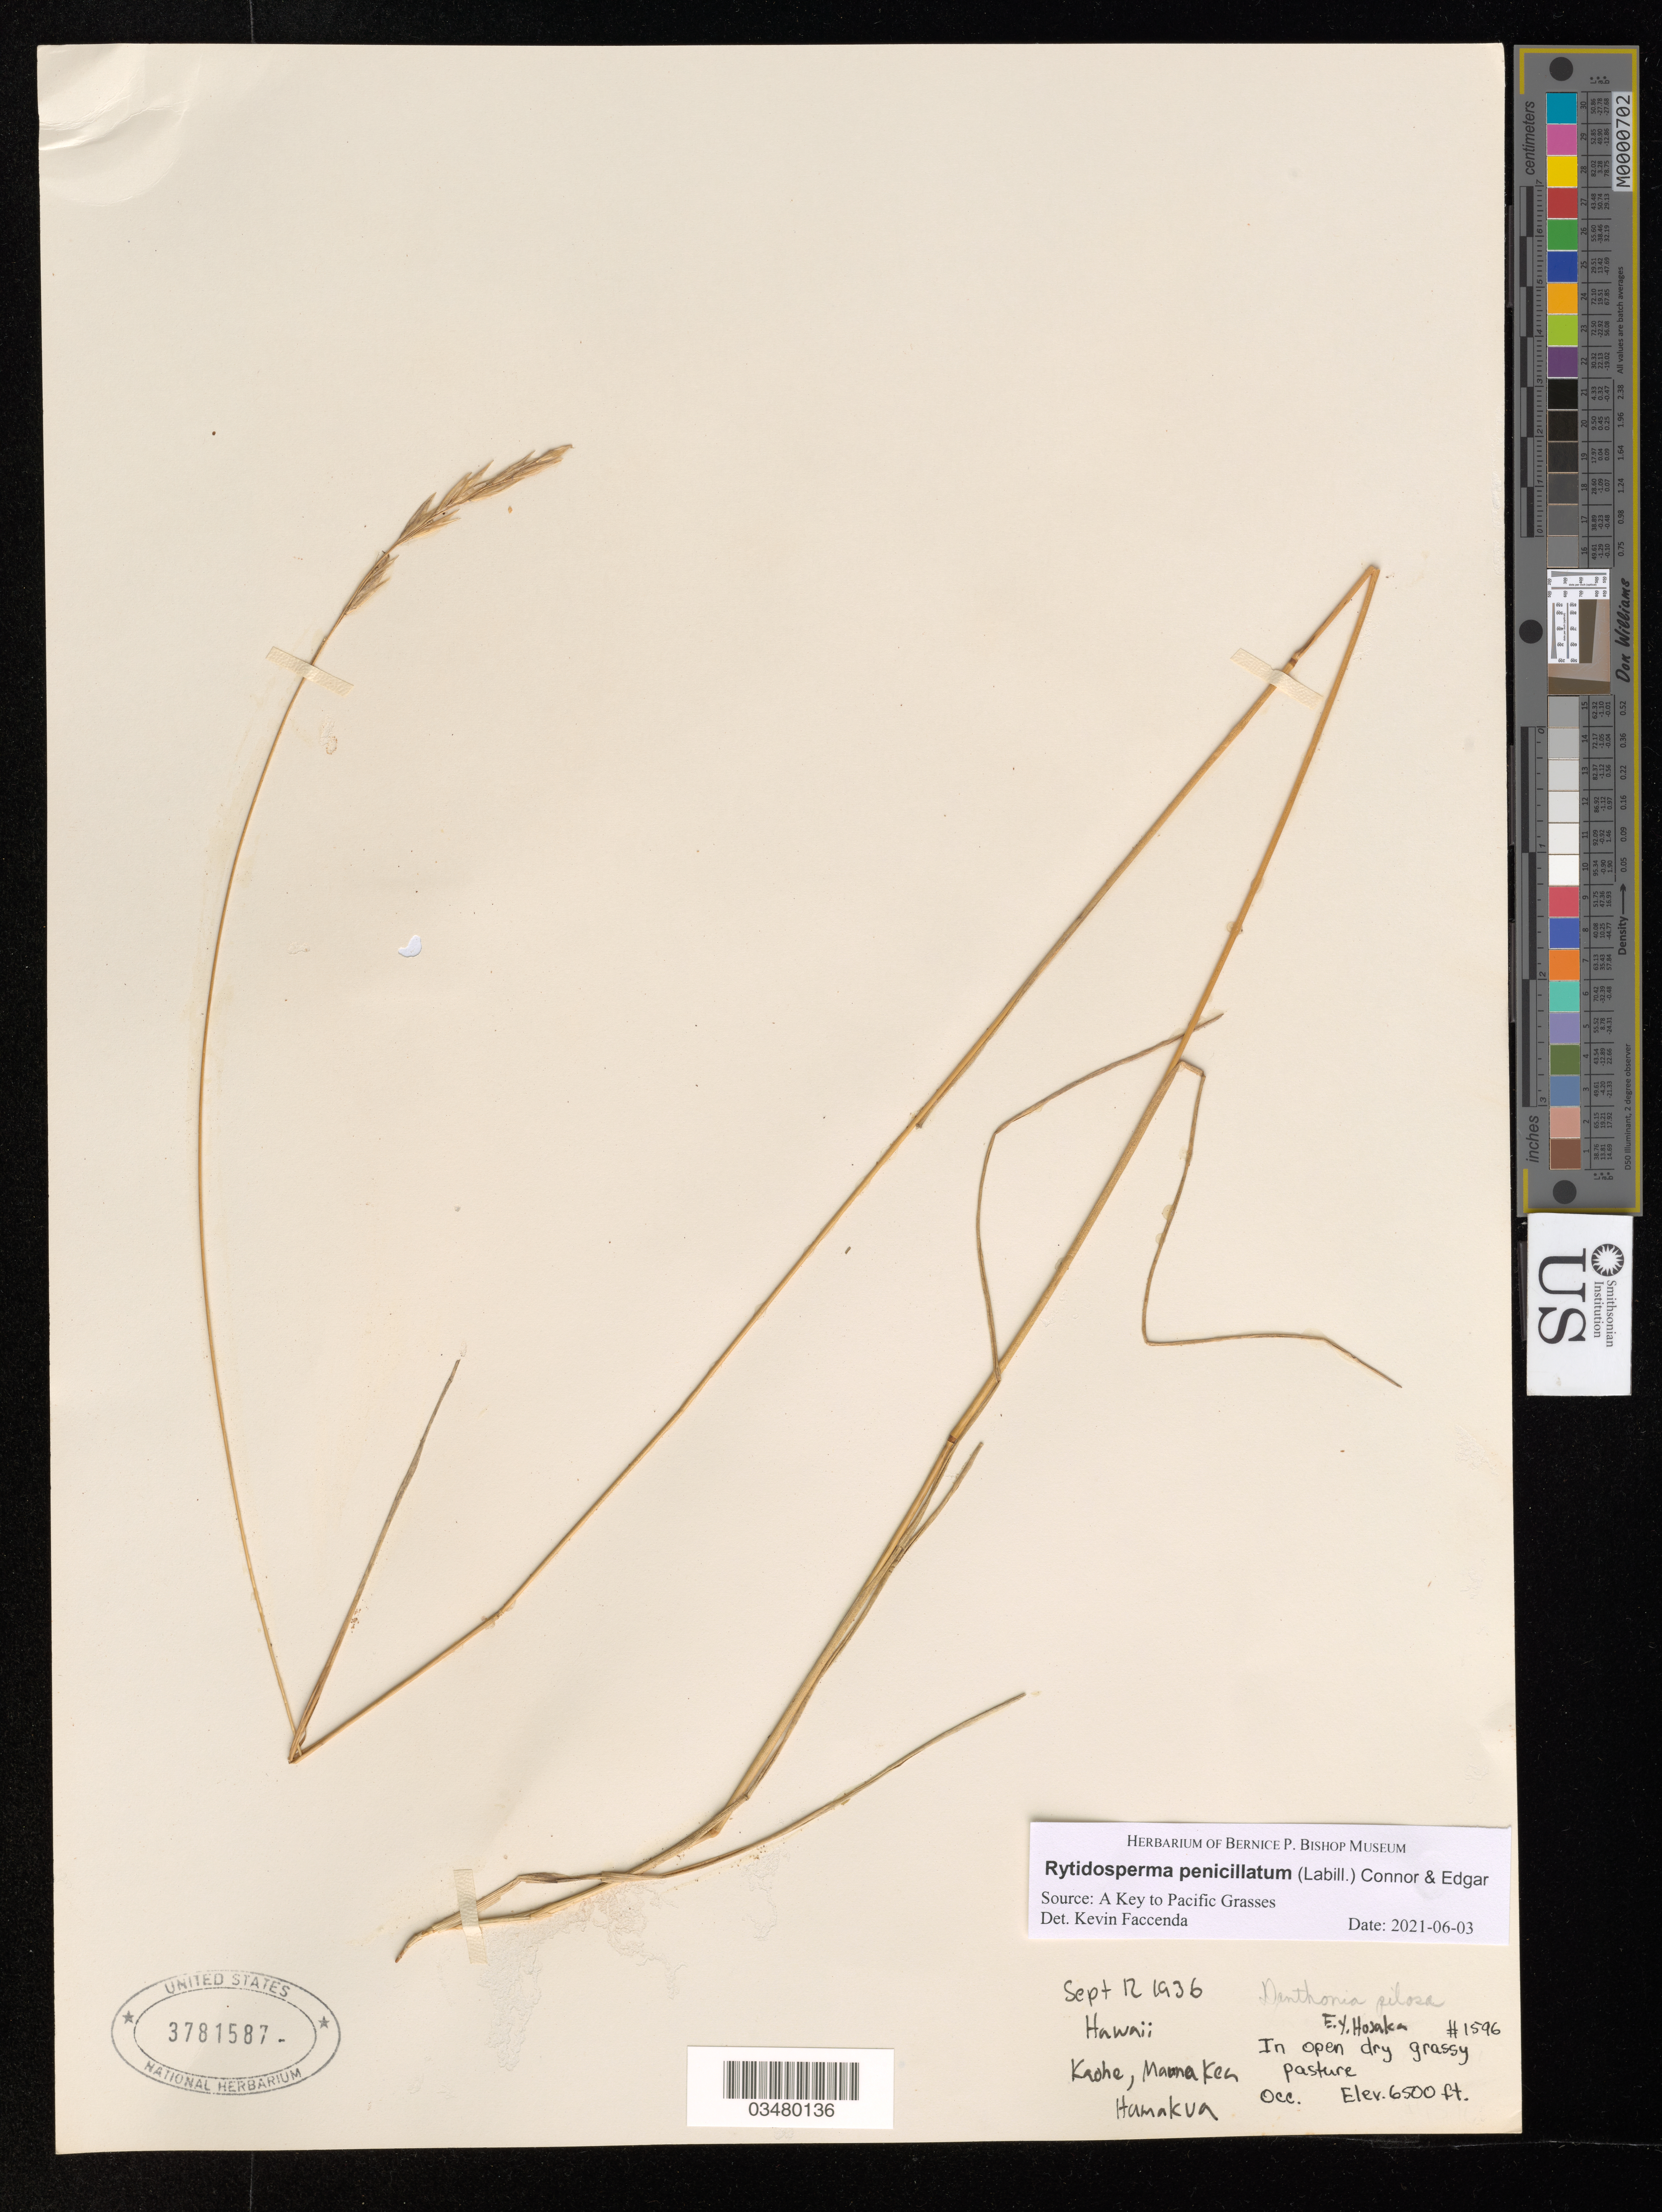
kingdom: Plantae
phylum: Tracheophyta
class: Liliopsida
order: Poales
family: Poaceae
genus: Rytidosperma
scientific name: Rytidosperma penicillatum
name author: (Labill.) Connor & Edgar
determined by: Faccenda, K.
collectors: E. Y. Hosaka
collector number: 1596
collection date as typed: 12 Sep 1936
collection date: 1936-09-12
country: United States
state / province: Hawaii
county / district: Hawaii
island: Hawaii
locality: Kaohe, Mauna Kea, Hamakua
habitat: Open, dry, grassy pasture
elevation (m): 1981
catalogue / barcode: US 3781587